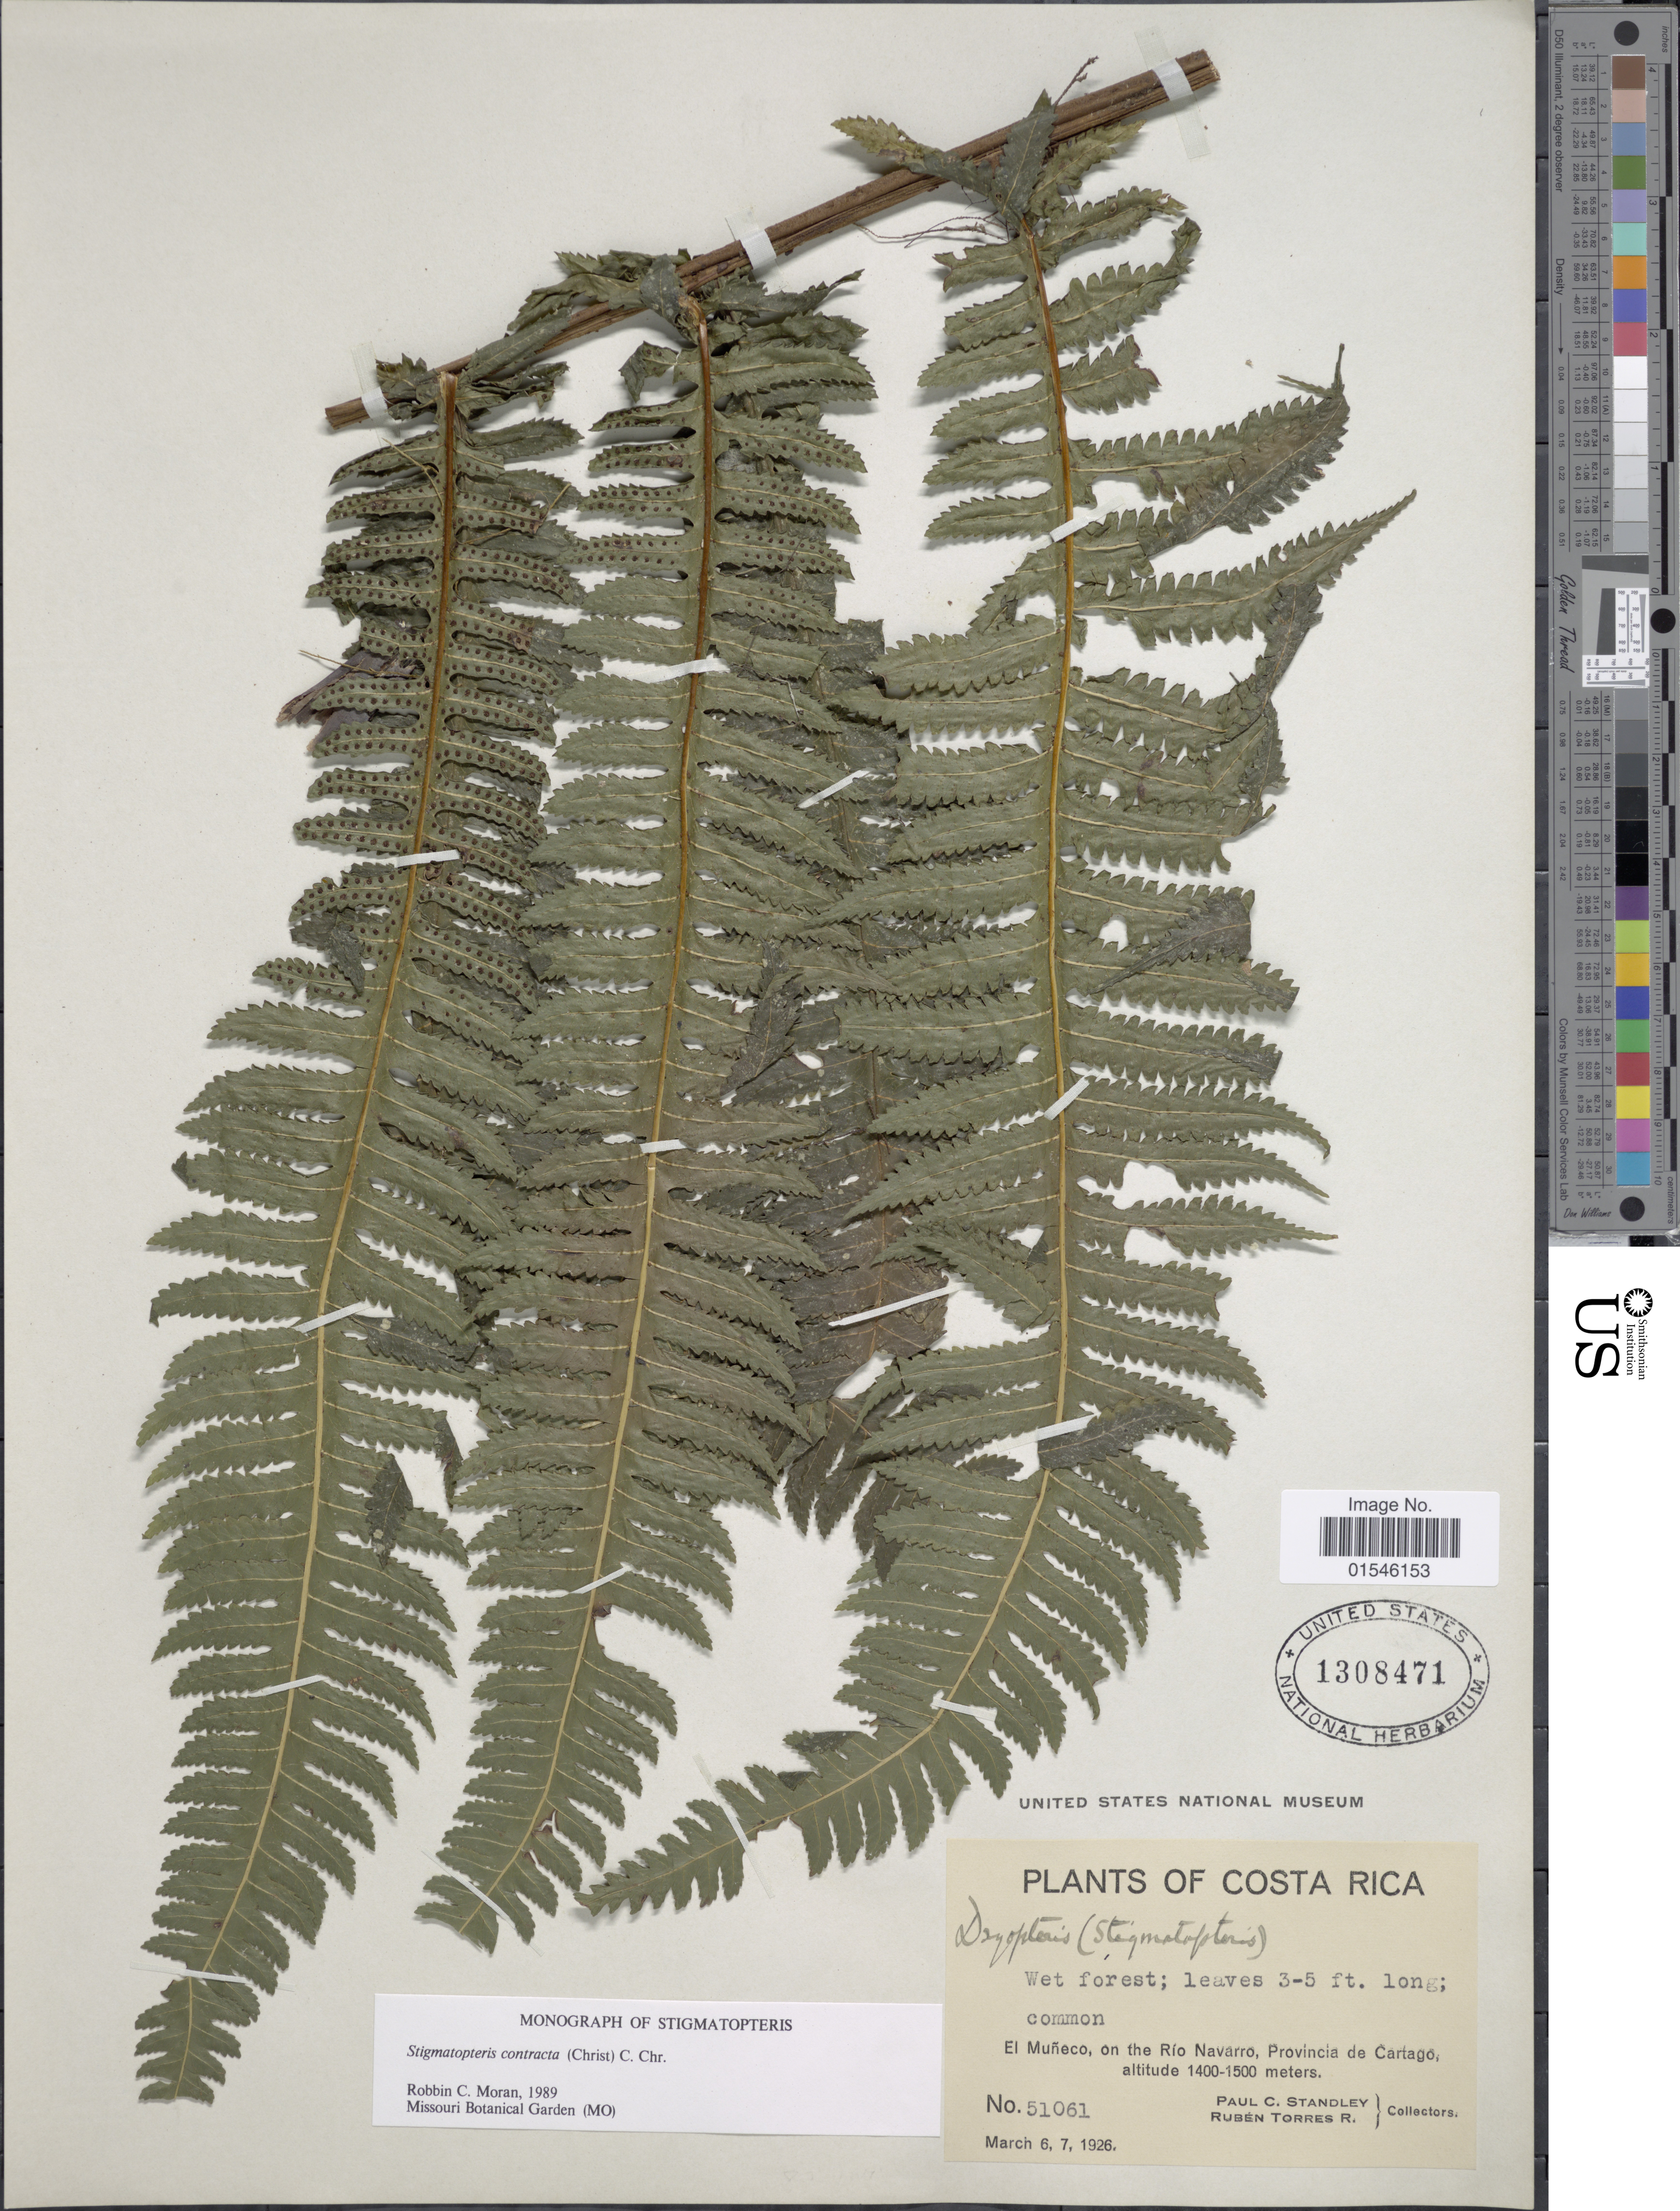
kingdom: Plantae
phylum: Tracheophyta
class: Polypodiopsida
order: Polypodiales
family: Dryopteridaceae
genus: Stigmatopteris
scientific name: Stigmatopteris contracta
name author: (Christ) C. Chr.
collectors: P. C. Standley & R. Torres Rojas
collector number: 51061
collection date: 1926-03-06/1926-03-07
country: Costa Rica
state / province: Cartago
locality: El Muñeco, on the Río Navarro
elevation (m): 1400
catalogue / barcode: US 1308471